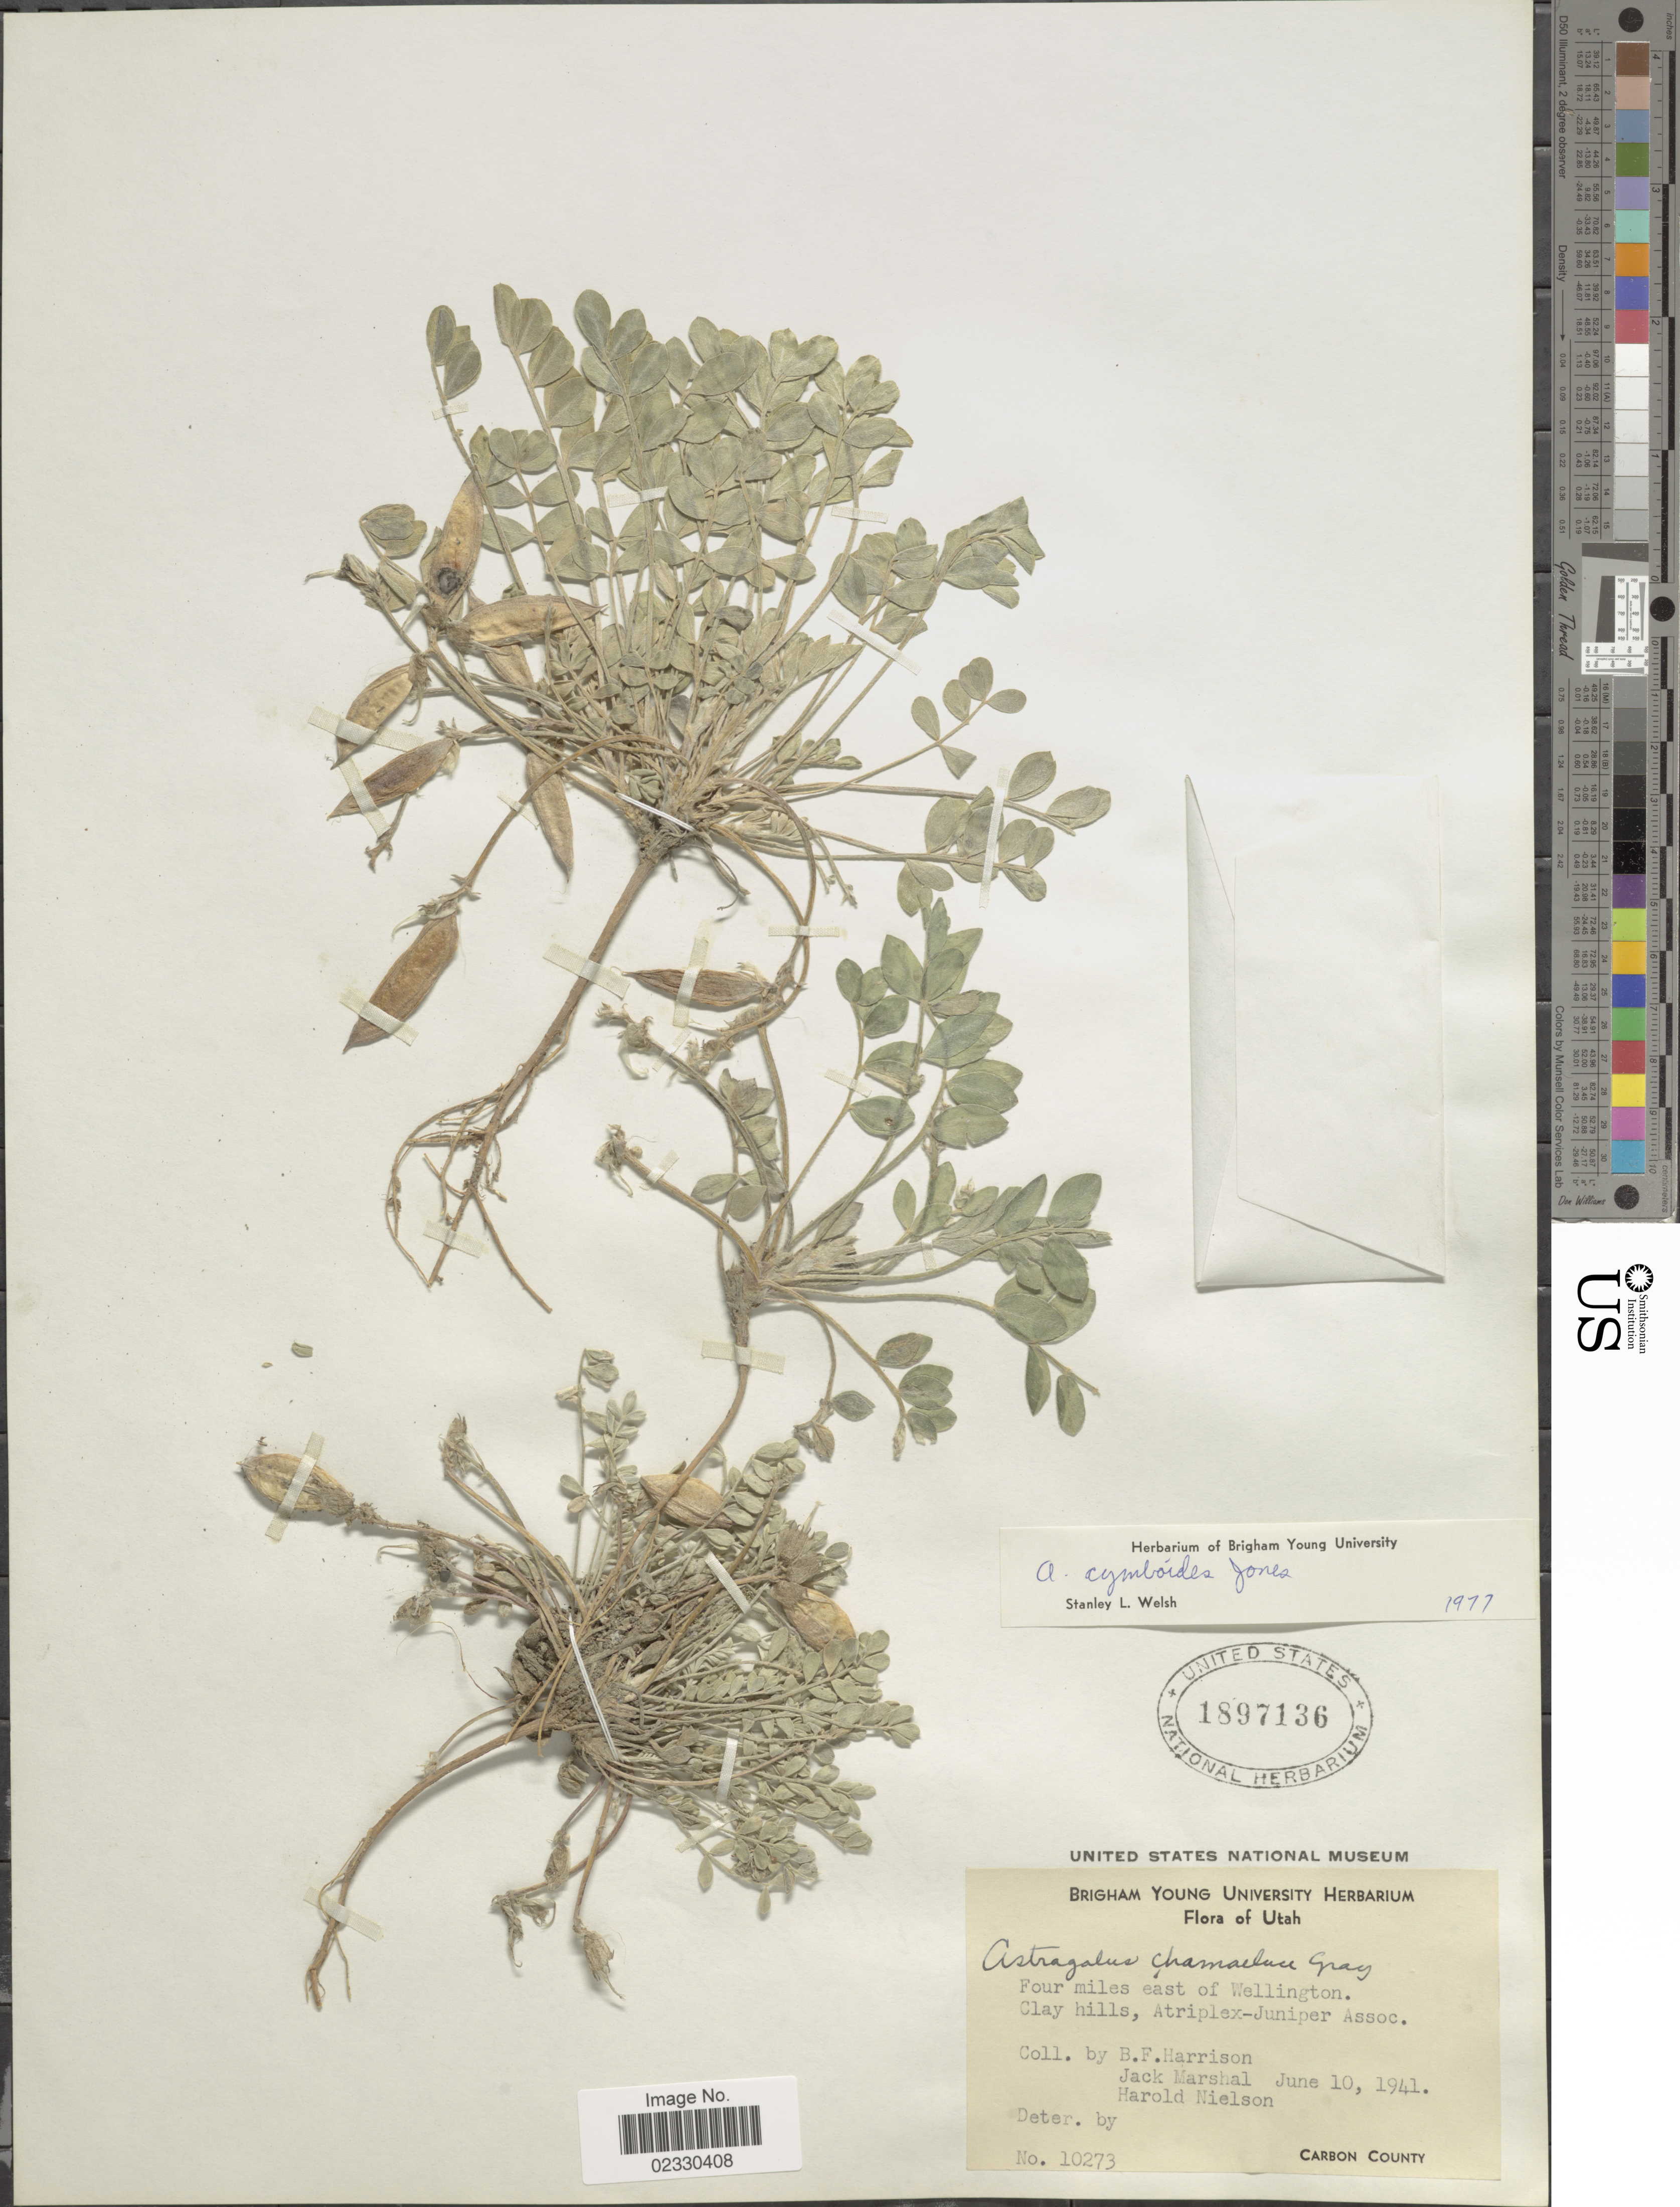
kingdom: Plantae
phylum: Tracheophyta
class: Magnoliopsida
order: Fabales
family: Fabaceae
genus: Astragalus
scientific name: Astragalus cymboides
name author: M.E. Jones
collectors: B. F. Harrison, J. Marshal & H. Nielson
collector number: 10273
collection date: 1941-06-10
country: United States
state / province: Utah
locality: Four miles east of Wellington, Clay hills, Atriplex-Juniper Assoc.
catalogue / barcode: US 1897136